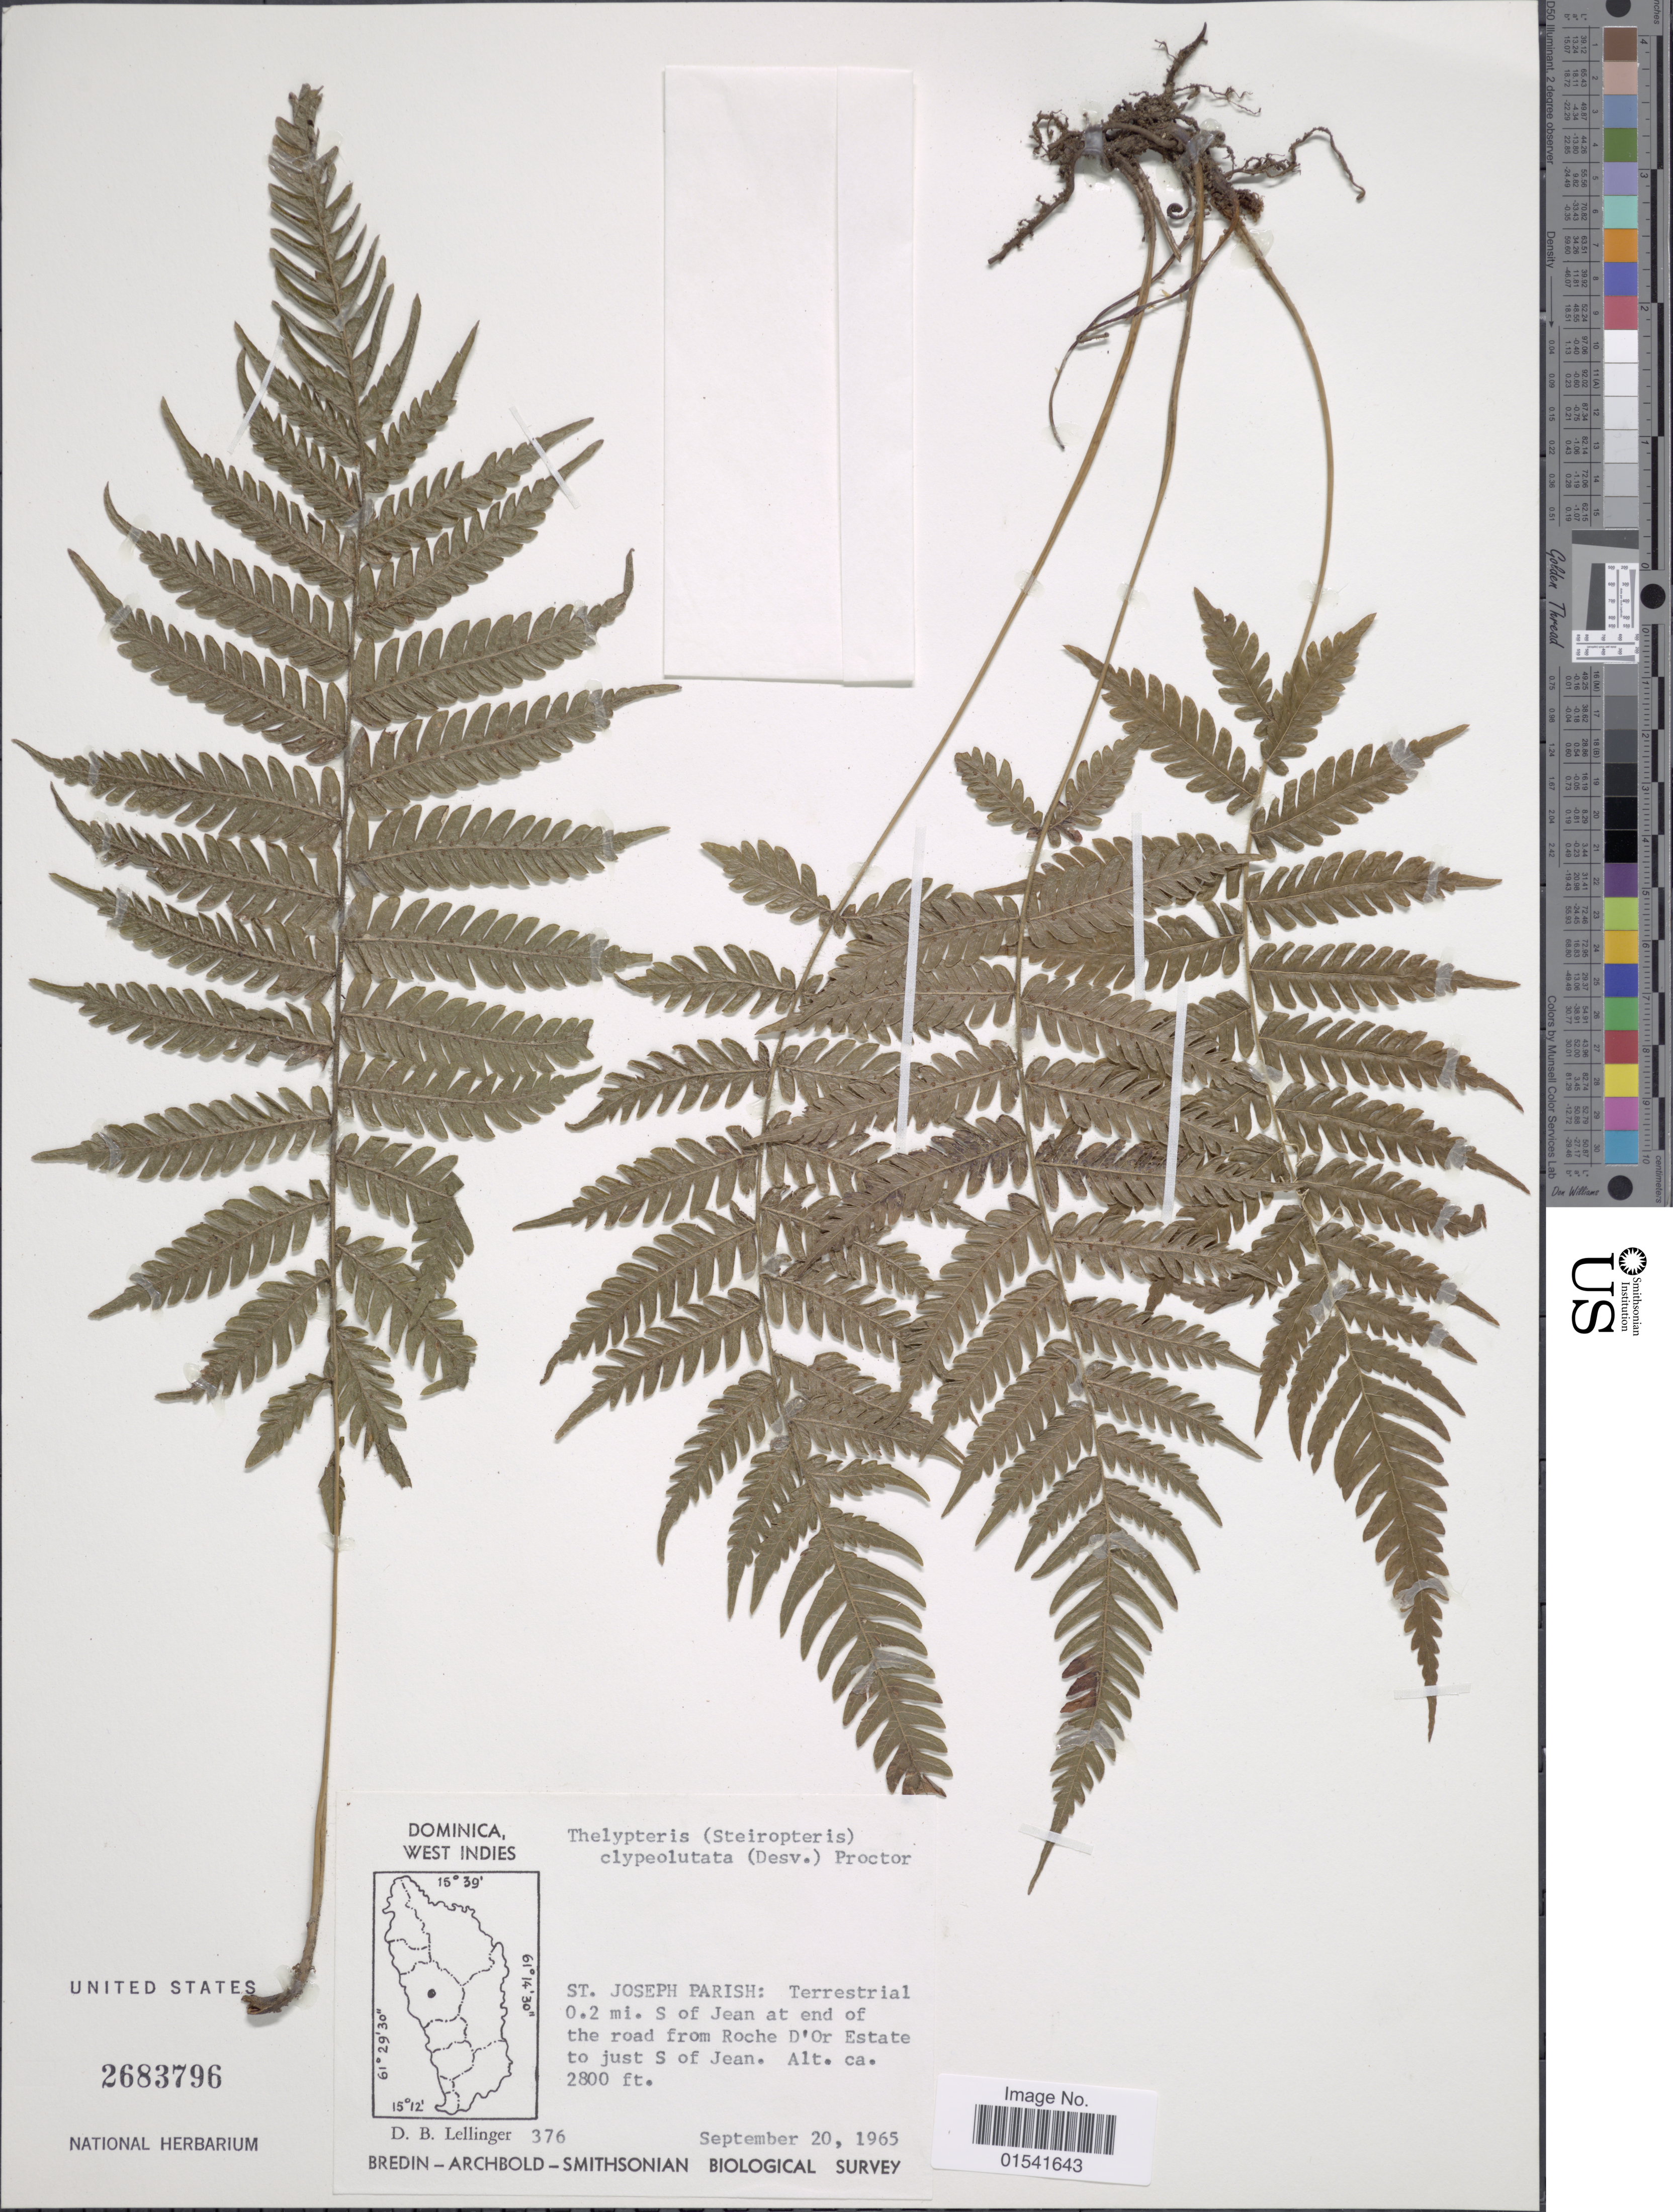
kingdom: Plantae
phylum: Tracheophyta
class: Polypodiopsida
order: Polypodiales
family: Thelypteridaceae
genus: Steiropteris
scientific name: Steiropteris clypeolutata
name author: (Desv.) Pic. Serm.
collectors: D. B. Lellinger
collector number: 376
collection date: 1965-09-20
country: Dominica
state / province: St. Joseph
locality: St Joseph Parish: Terrestial 0.2 mi. S of Jean at end of the road from Roche D'Or Estate to just S of Jean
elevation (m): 853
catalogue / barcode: US 2683796